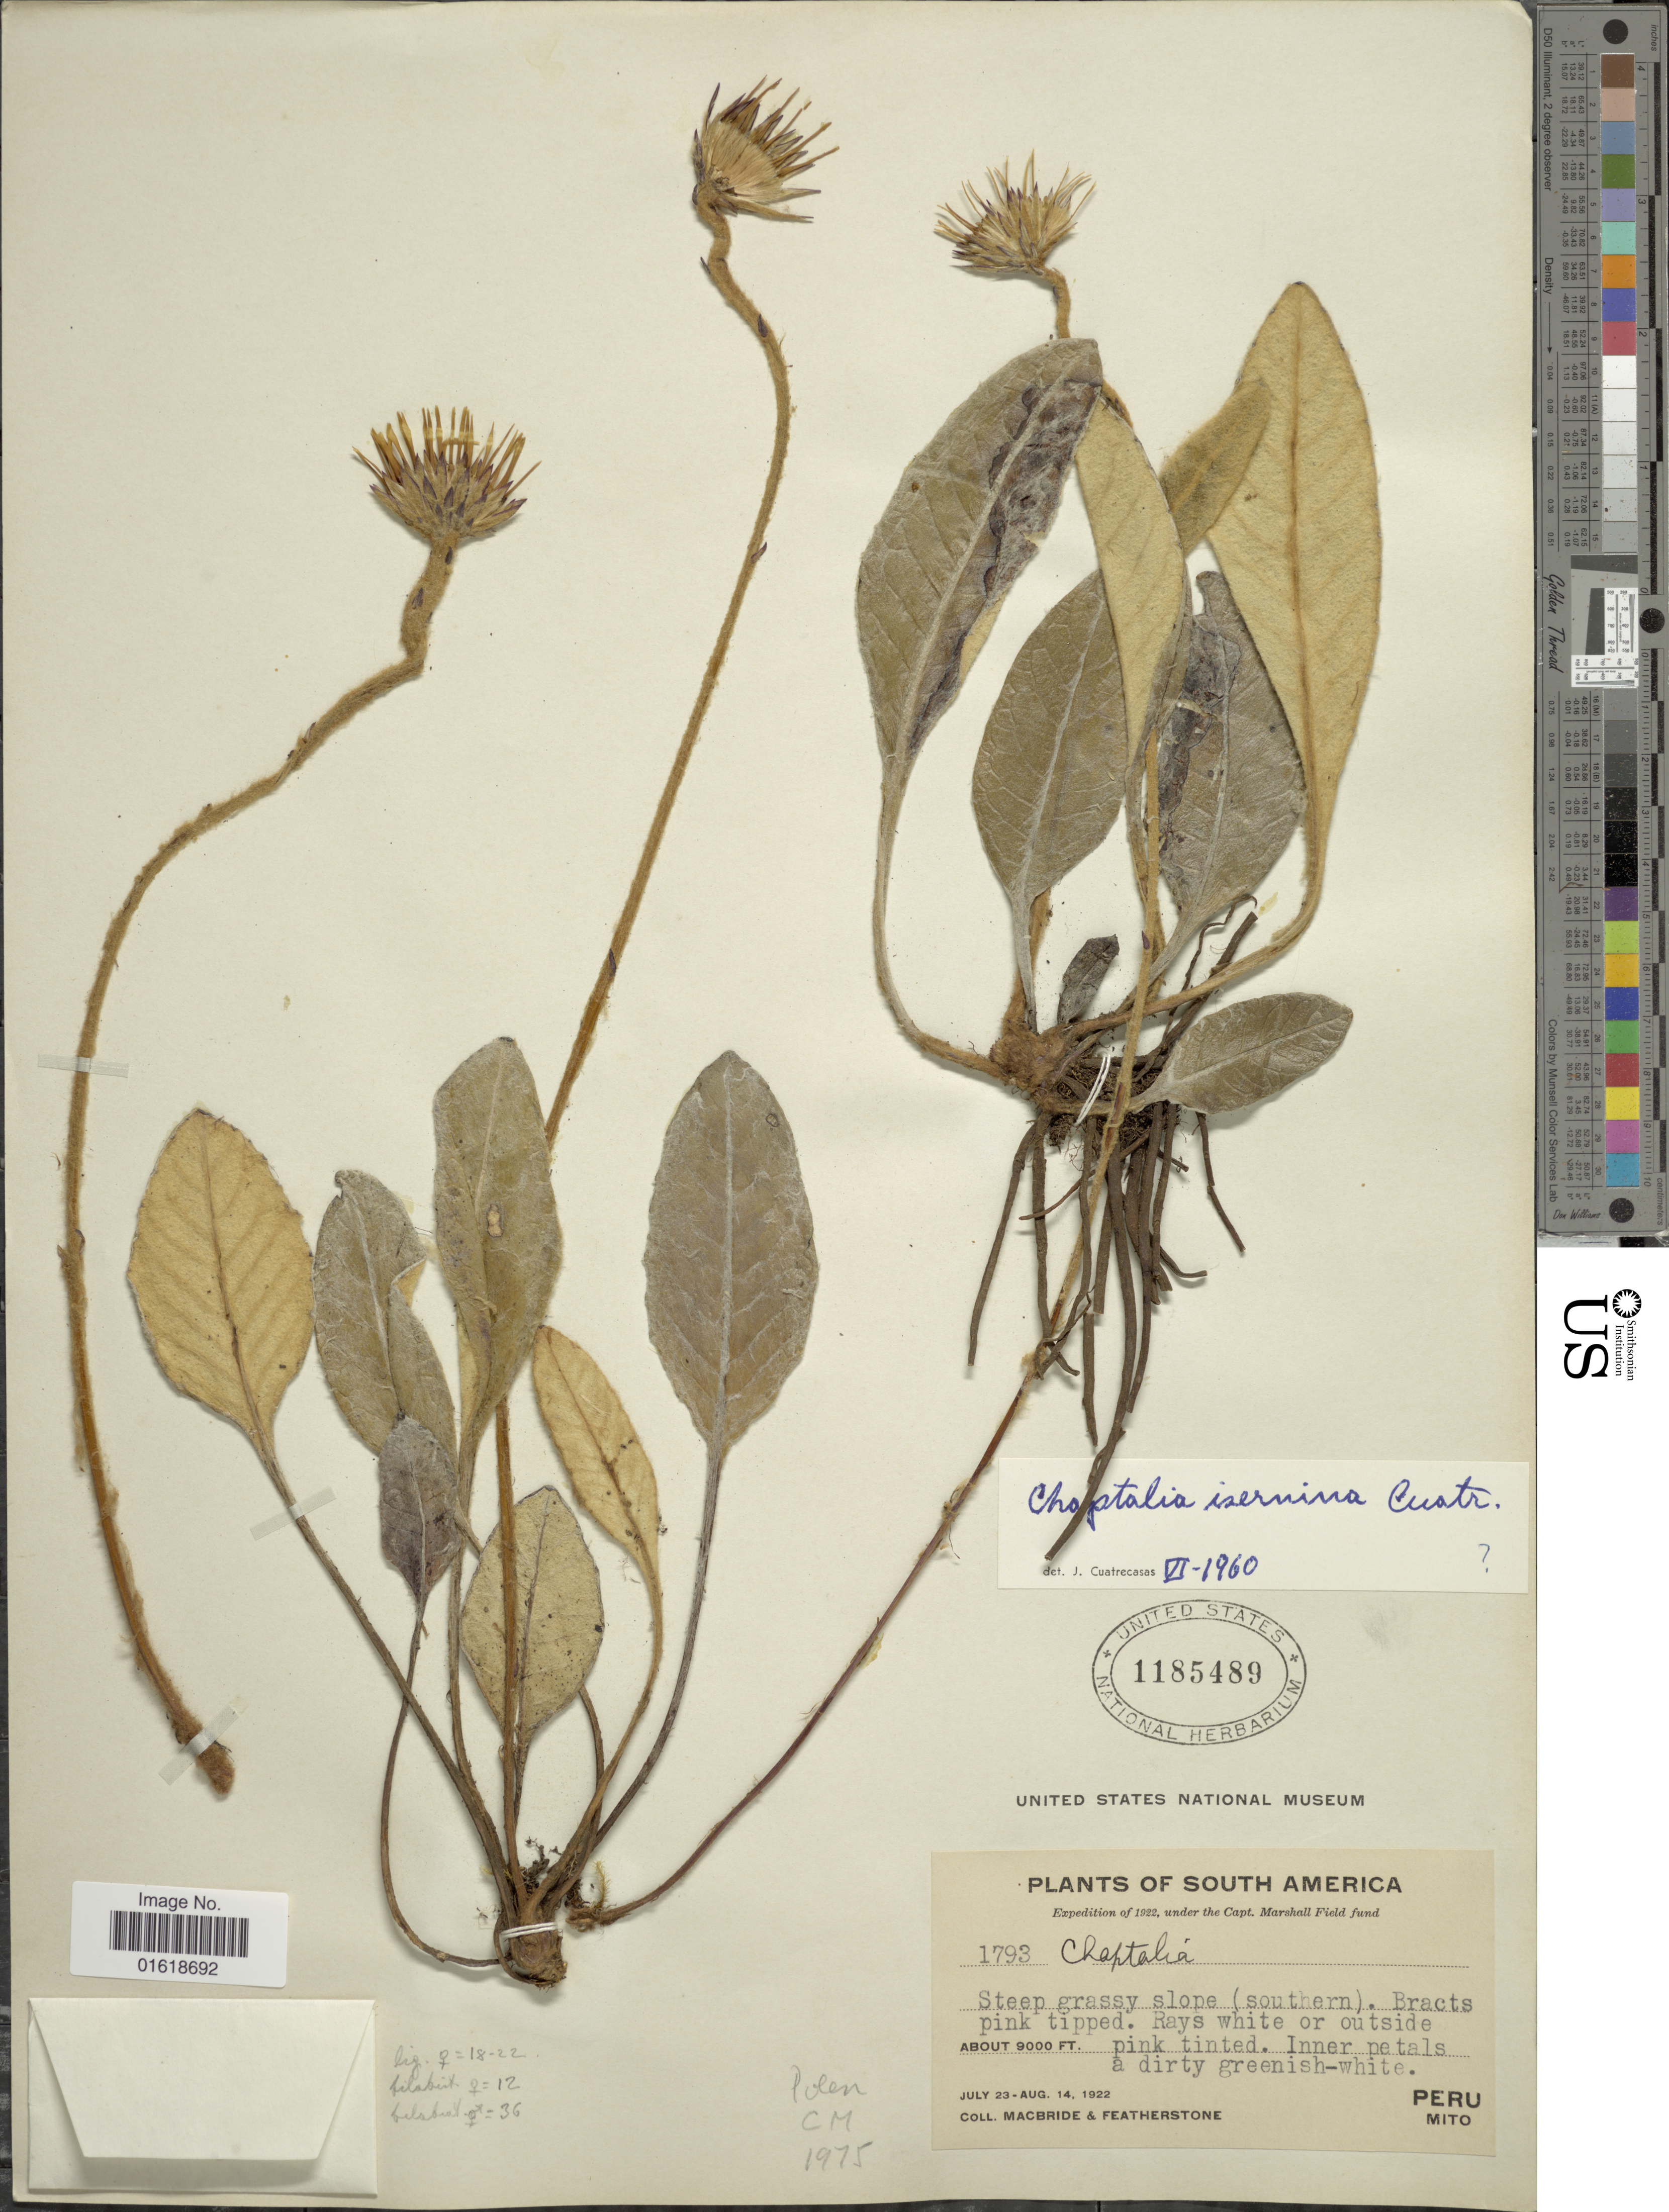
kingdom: Plantae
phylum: Tracheophyta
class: Magnoliopsida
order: Asterales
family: Asteraceae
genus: Chaptalia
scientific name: Chaptalia isernina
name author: Cuatrec.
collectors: Macbride, -- & -. Featherstone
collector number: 1793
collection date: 1922-07-23/1922-08-14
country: Peru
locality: Mito.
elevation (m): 2743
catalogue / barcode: US 1185489